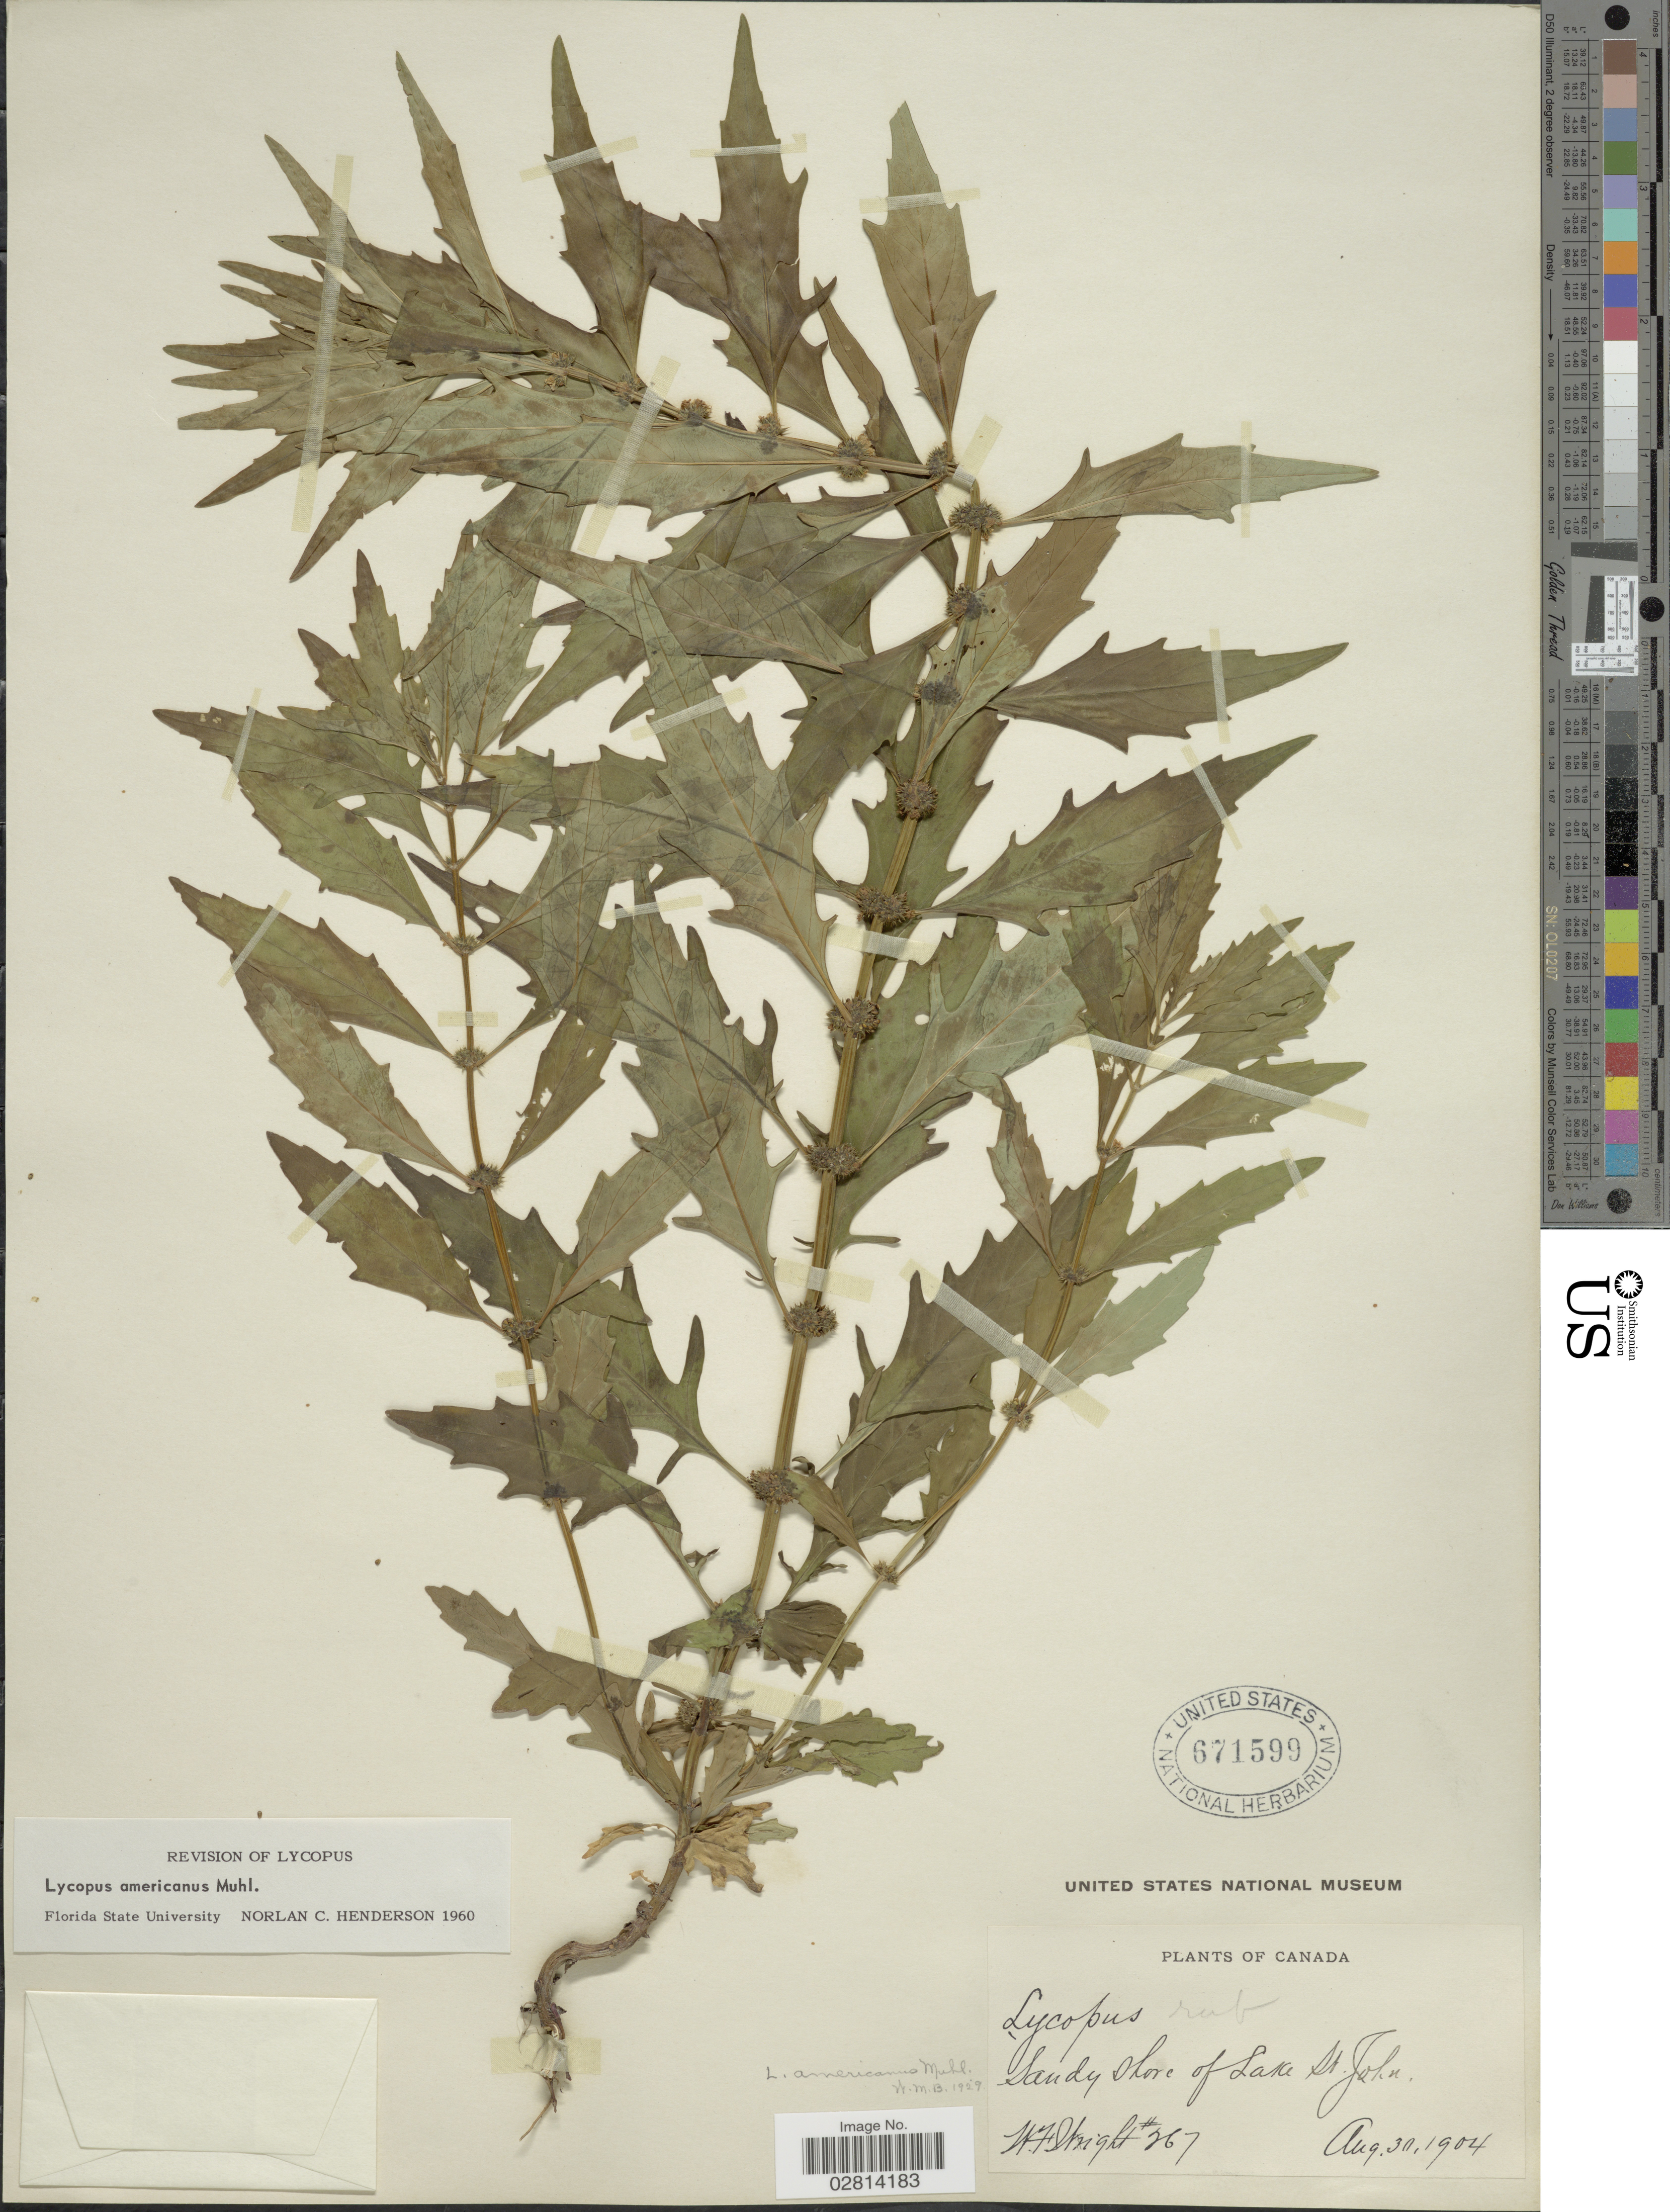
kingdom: Plantae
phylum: Tracheophyta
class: Magnoliopsida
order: Lamiales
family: Lamiaceae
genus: Lycopus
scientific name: Lycopus americanus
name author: Muhl. ex W.P.C. Barton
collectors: W. F. Wright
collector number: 267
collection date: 1904-08-30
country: Canada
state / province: Quebec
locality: Sandy shore of Lake St. John.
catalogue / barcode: US 671599